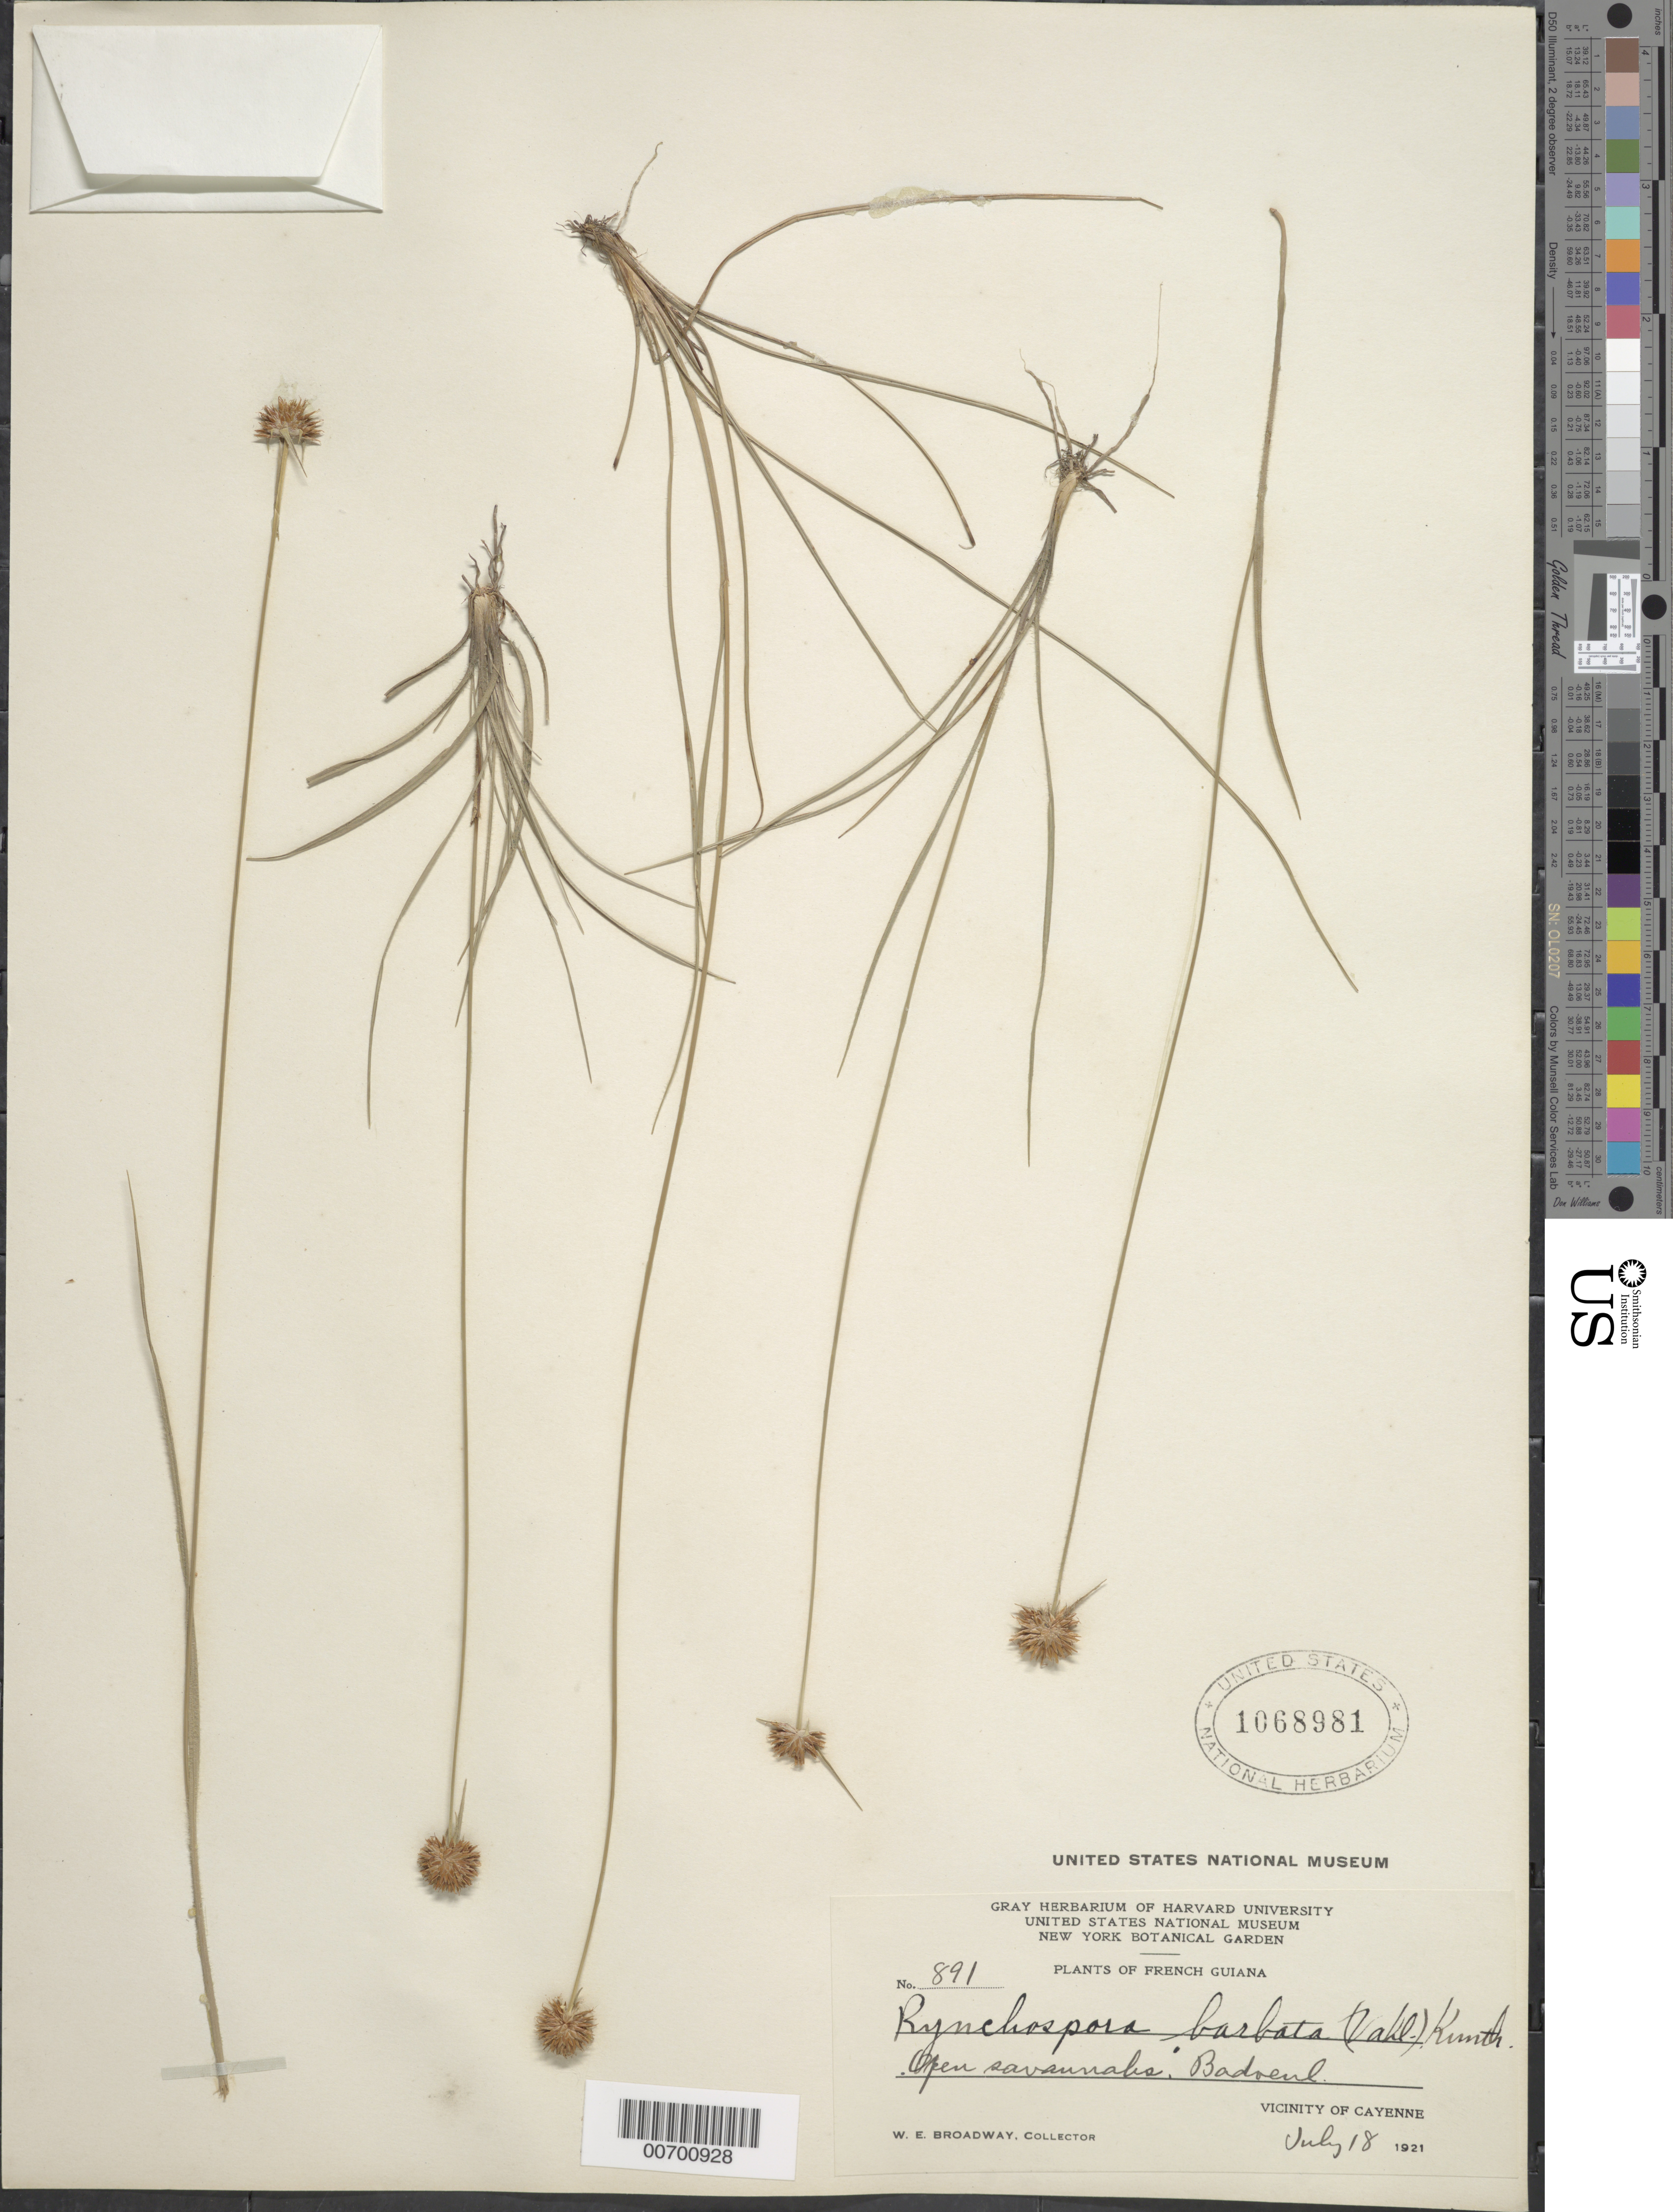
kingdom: Plantae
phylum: Tracheophyta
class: Liliopsida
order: Poales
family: Cyperaceae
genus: Rhynchospora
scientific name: Rhynchospora barbata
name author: (Vahl) Kunth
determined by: Alves, K.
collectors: W. E. Broadway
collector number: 891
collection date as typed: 18-Jul-21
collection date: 1921-07-18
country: French Guiana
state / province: Cayenne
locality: Cayenne, vic., Badoeul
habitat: Open savanna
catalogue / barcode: US 1068981